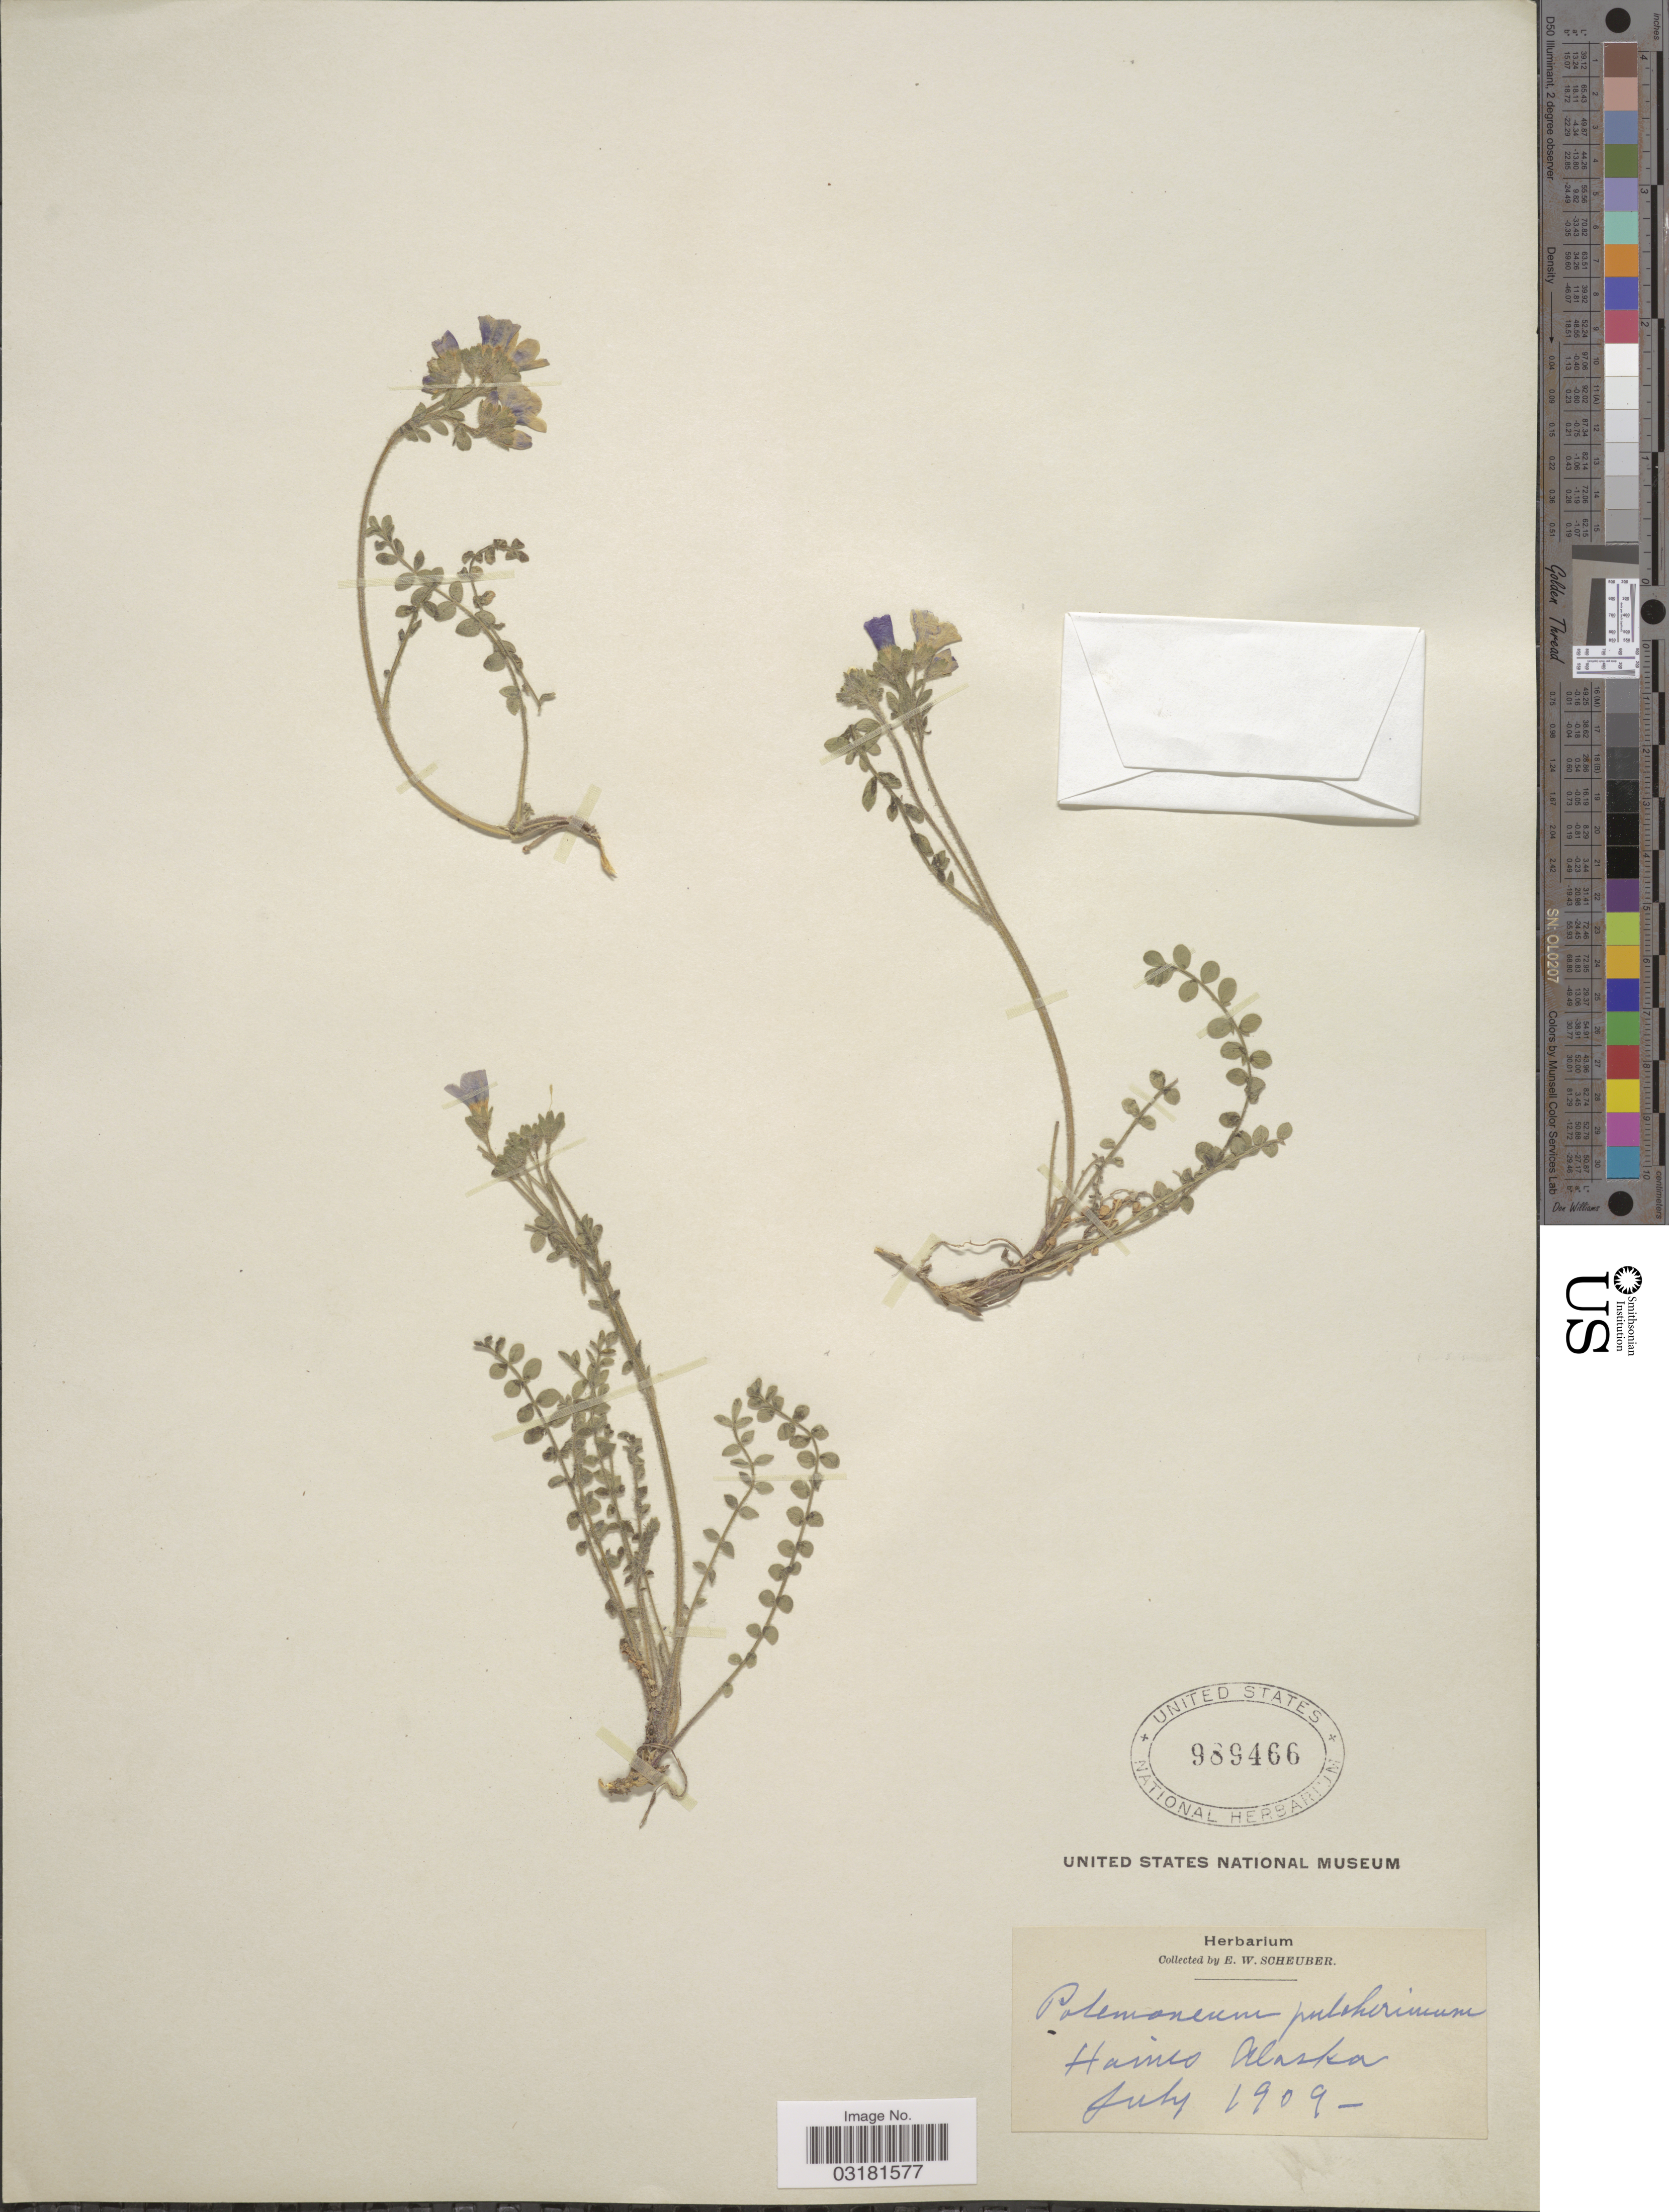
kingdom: Plantae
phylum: Tracheophyta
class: Magnoliopsida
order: Ericales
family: Polemoniaceae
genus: Polemonium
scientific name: Polemonium pulcherrimum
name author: Hook.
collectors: E. Scheuber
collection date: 1909-07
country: United States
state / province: Alaska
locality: Haines.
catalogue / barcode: US 989466